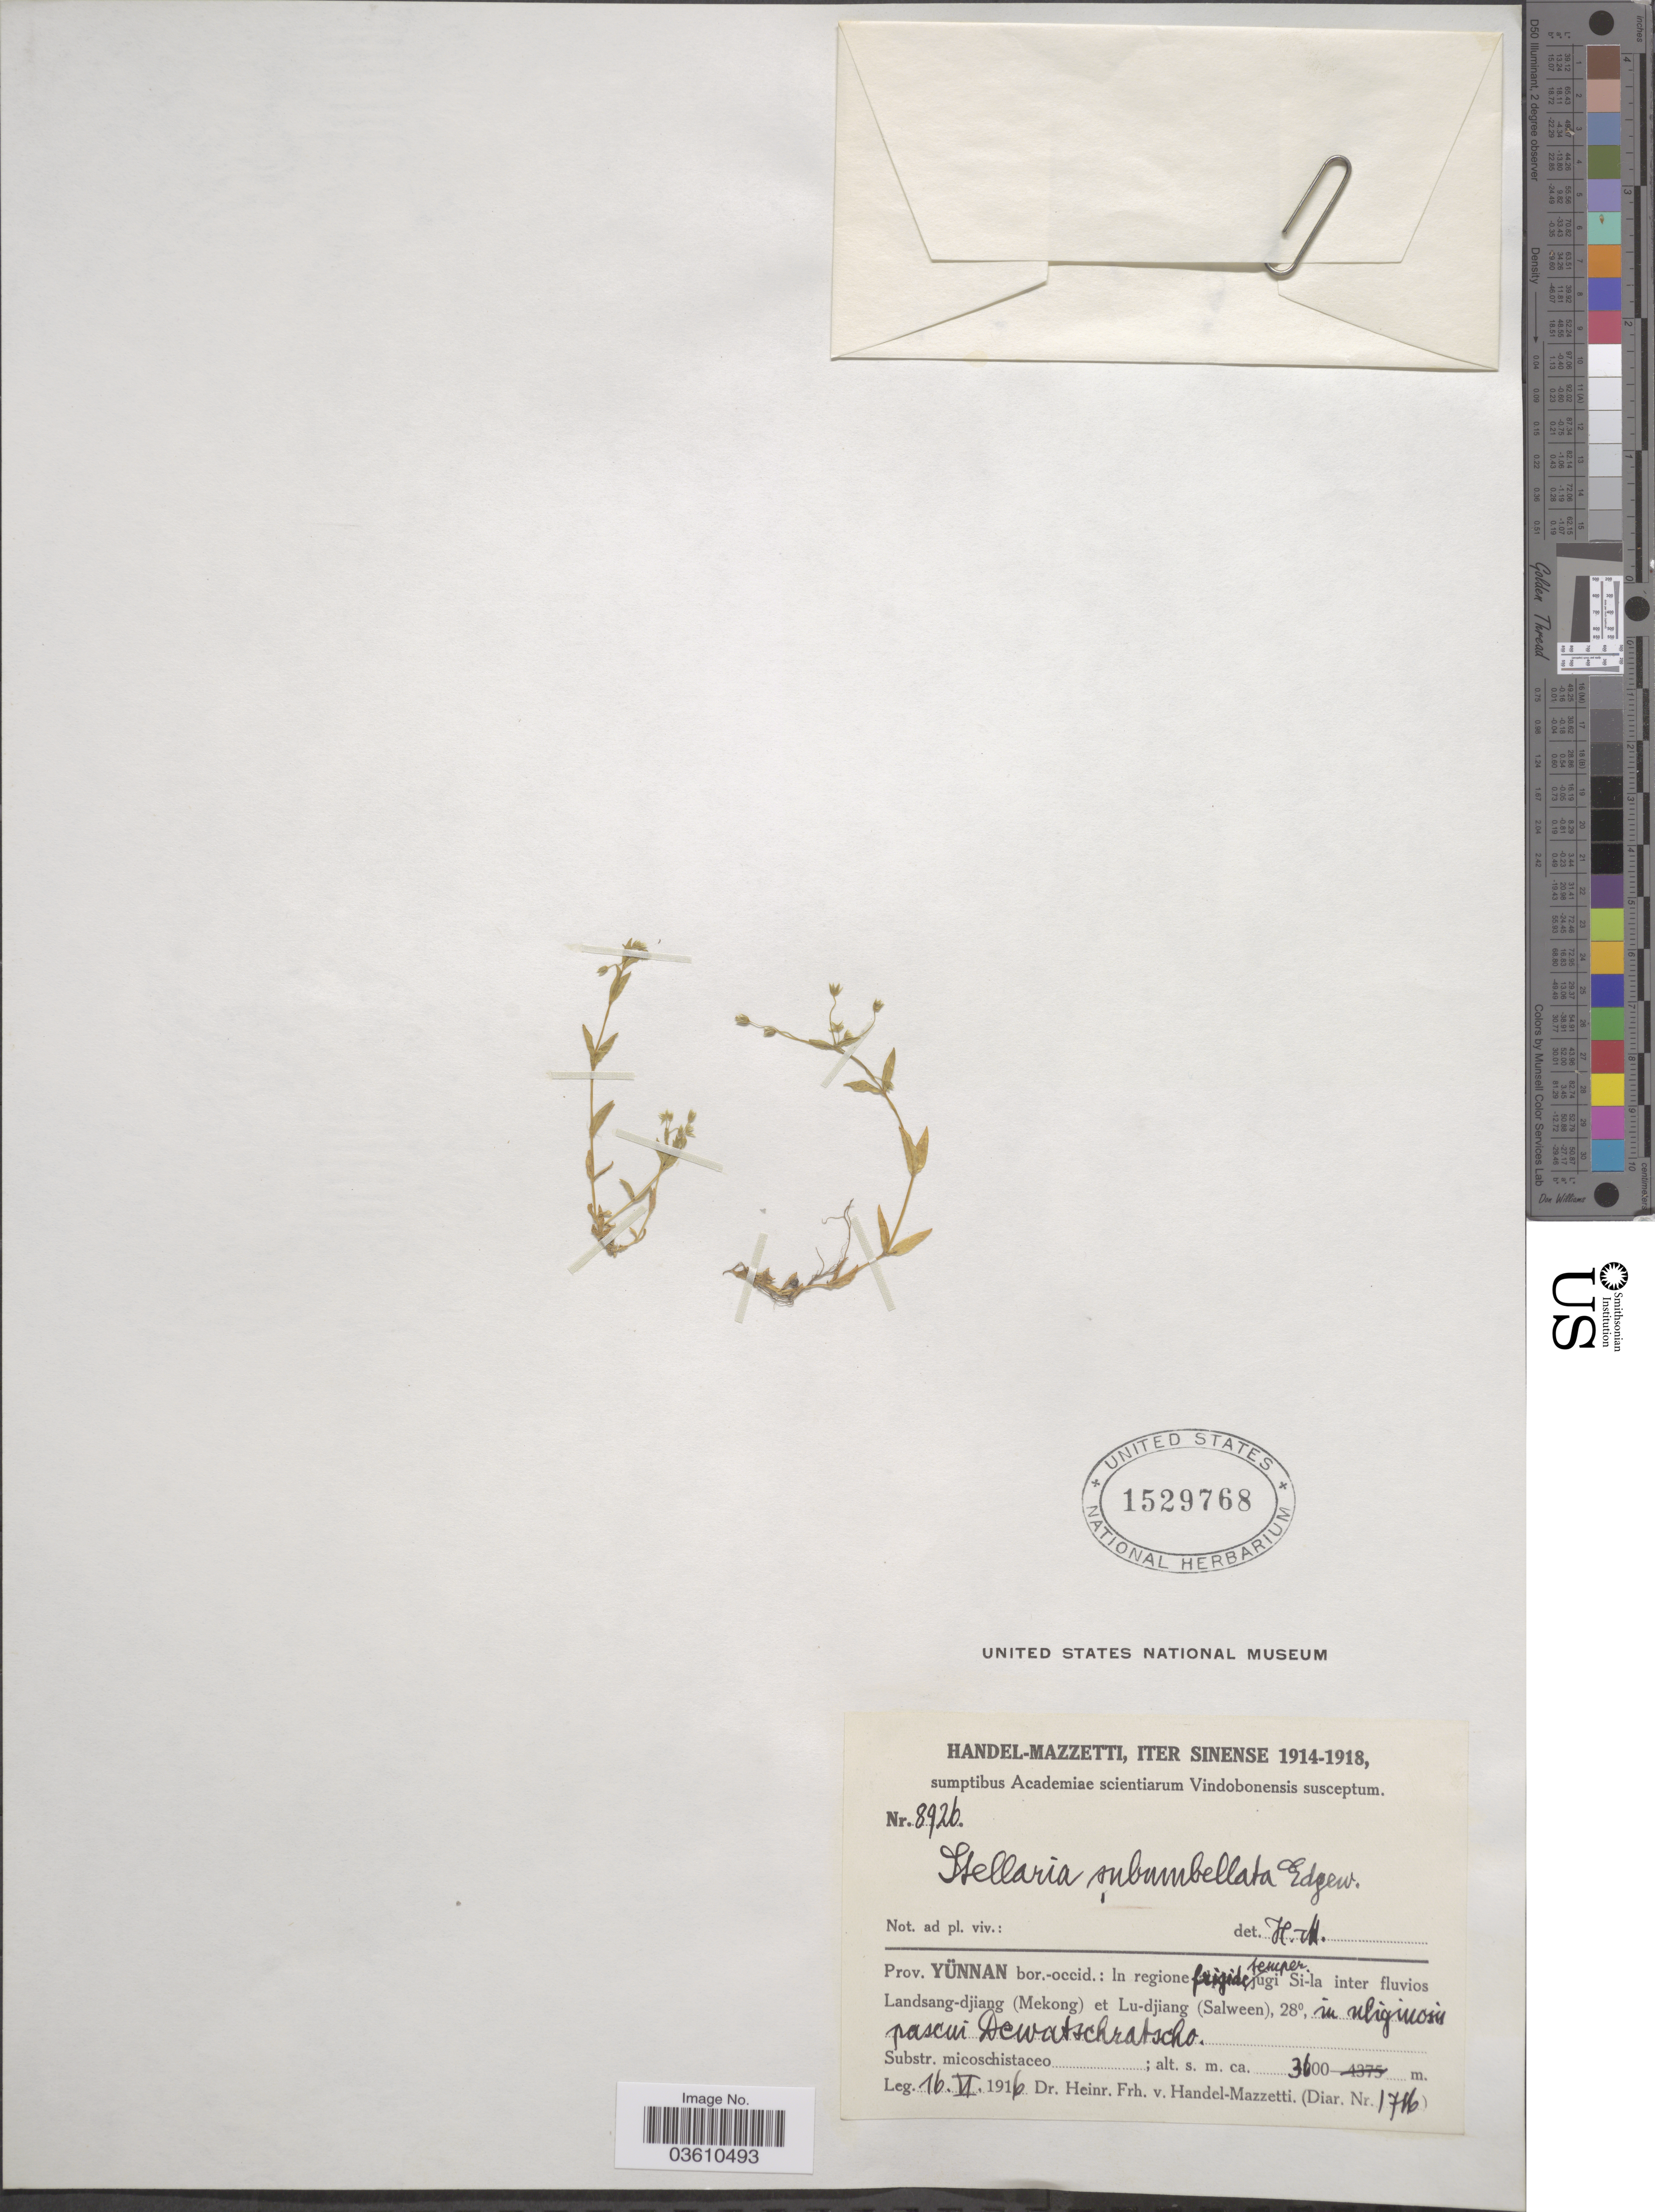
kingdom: Plantae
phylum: Tracheophyta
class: Magnoliopsida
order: Caryophyllales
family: Caryophyllaceae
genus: Stellaria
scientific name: Stellaria subumbellata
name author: Edgew.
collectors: H. Handel-Mazzetti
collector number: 8926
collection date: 1916-06-16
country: China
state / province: Yunnan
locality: Prov. Yünnan bor.-occid.: In regione frigide temper jugi Si-la inter fluvios Landsang-djiang (Mekong) et Lu-djiang (Salween), 28°.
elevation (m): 3600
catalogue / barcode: US 1529768